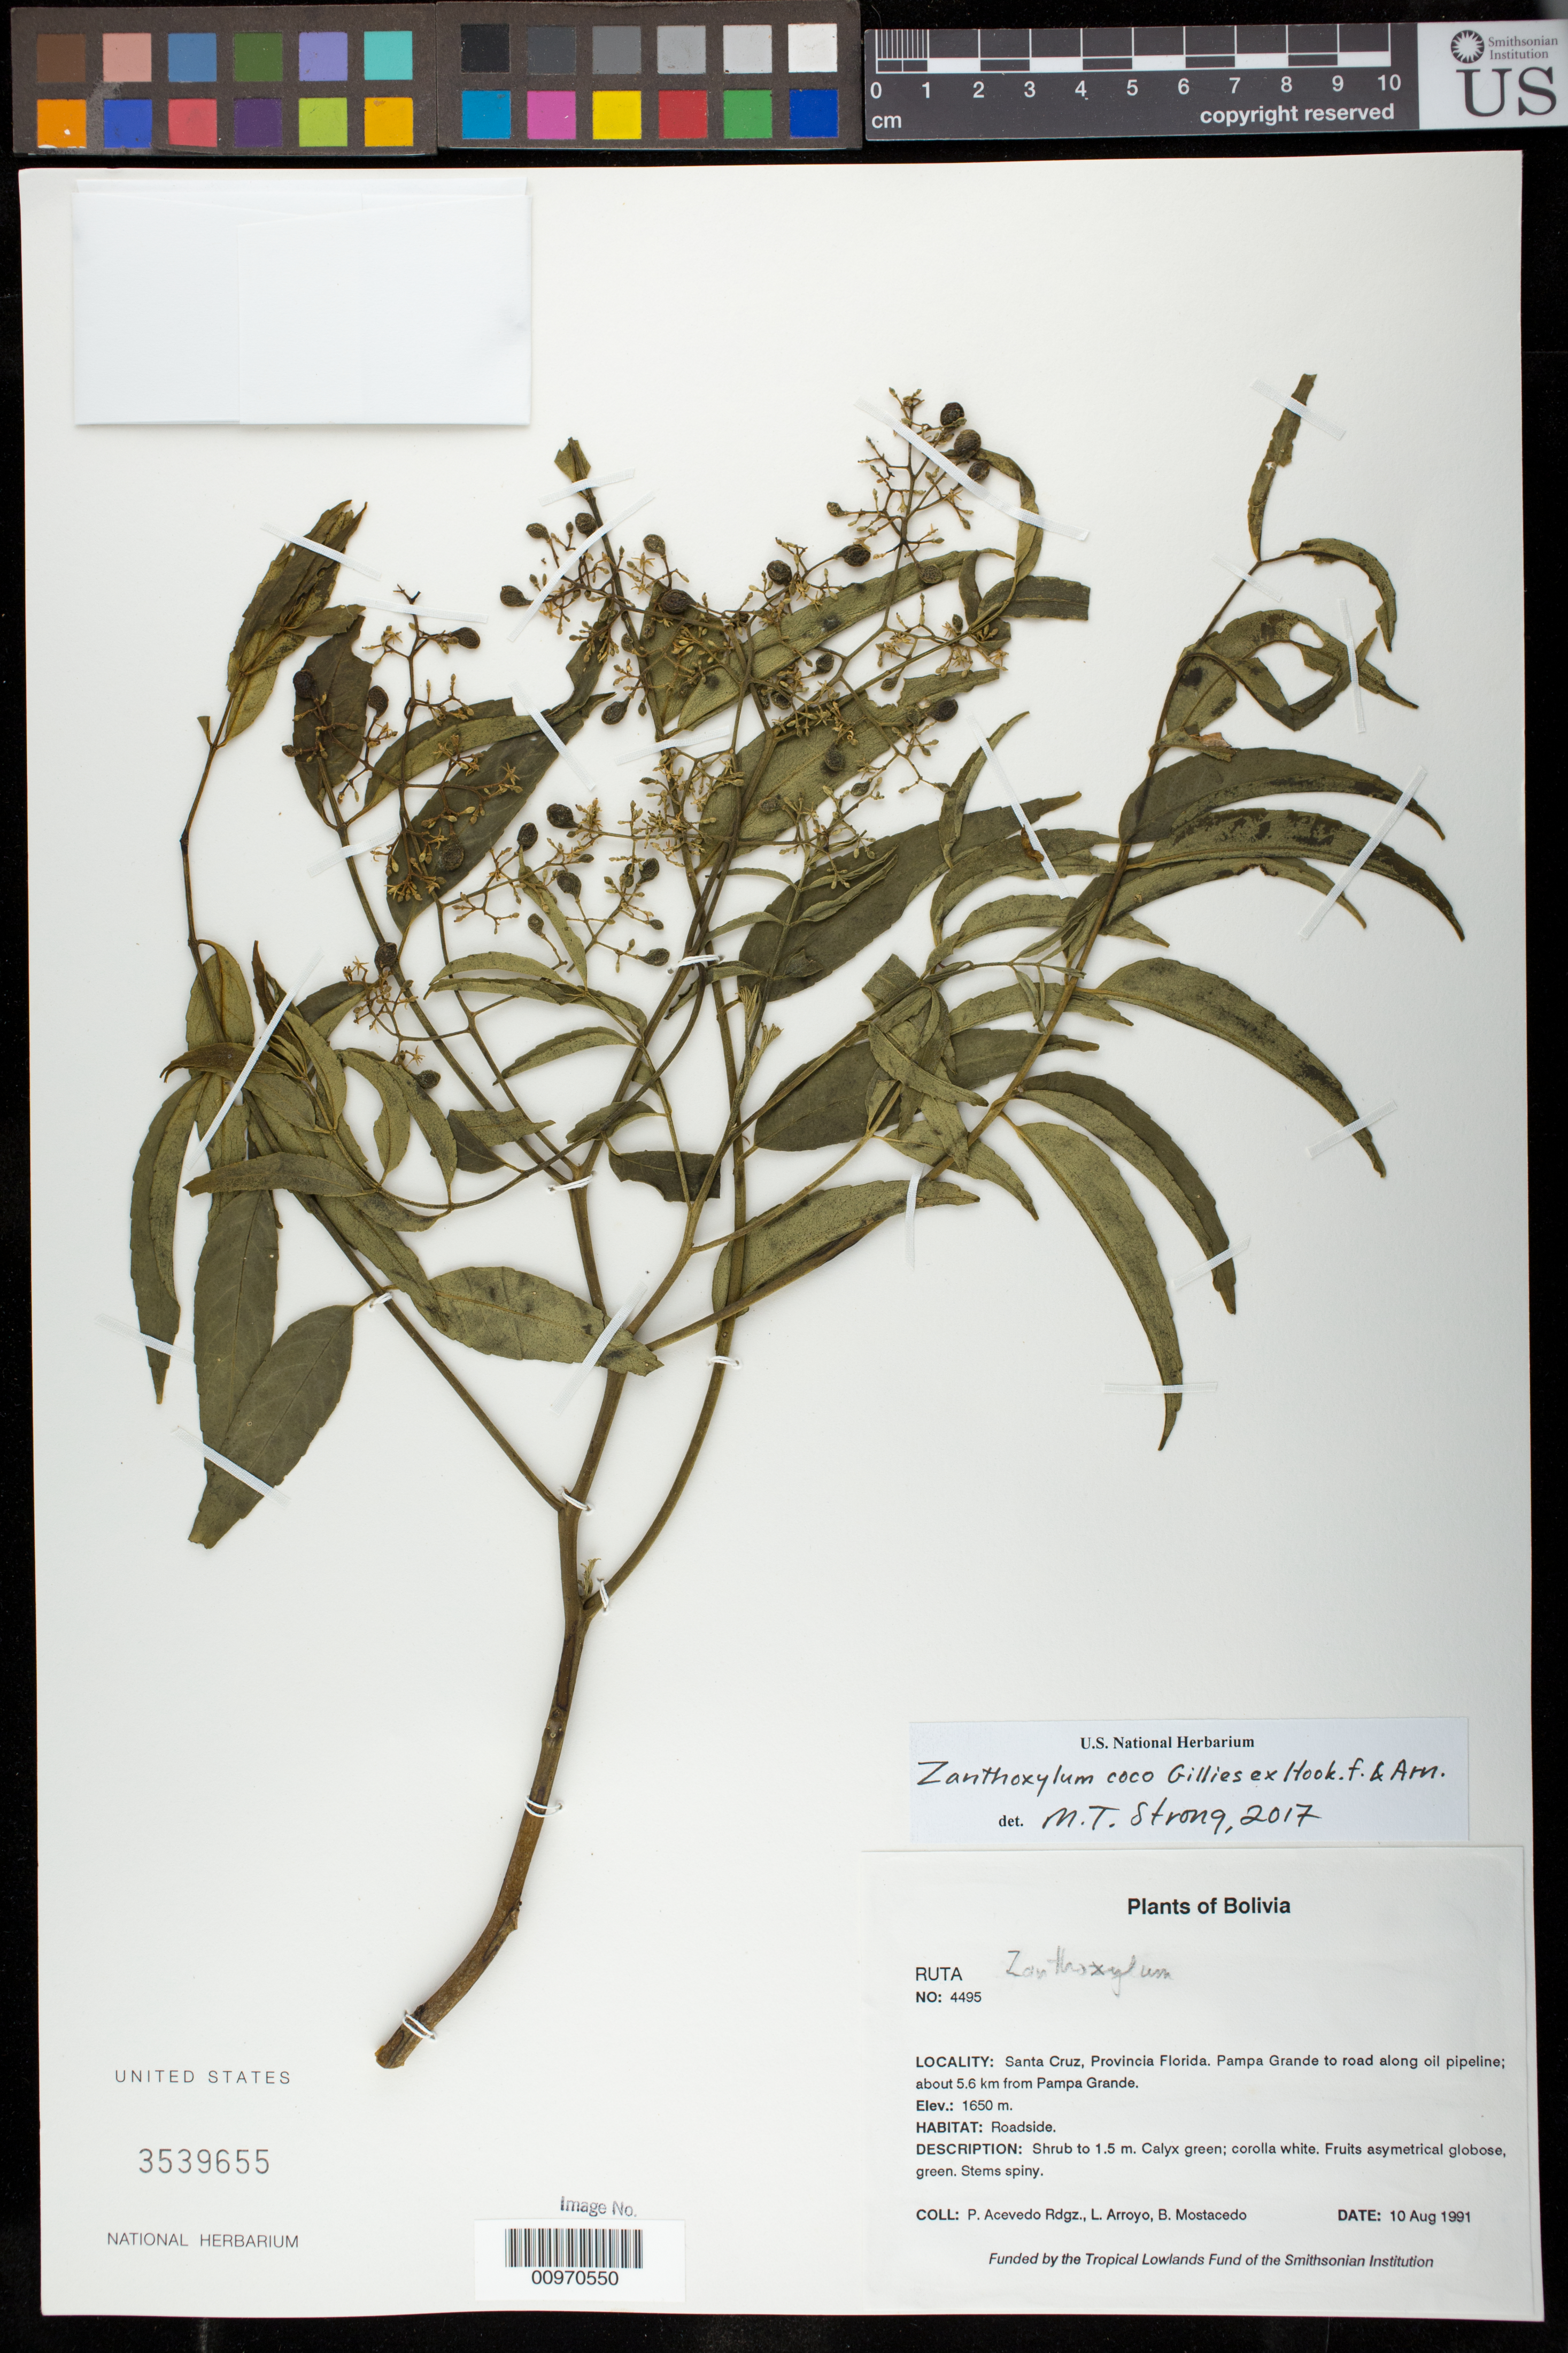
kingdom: Plantae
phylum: Tracheophyta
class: Magnoliopsida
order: Sapindales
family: Rutaceae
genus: Zanthoxylum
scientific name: Zanthoxylum coco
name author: Hook. & Arn.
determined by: Strong, M. T., (US), Smithsonian Institution - National Museum of Natural History (UNITED STATES)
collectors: P. Acevedo-Rodr., L. Arroyo & B. Mostacedo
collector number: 4495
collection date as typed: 10 Aug 1991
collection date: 1991-08-10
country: Bolivia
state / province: Santa Cruz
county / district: Florida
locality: Pampa Grande to road along oil pipeline; about 5.6 km from Pampa Grande.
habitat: Roadside.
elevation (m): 1650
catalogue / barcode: US 3539655